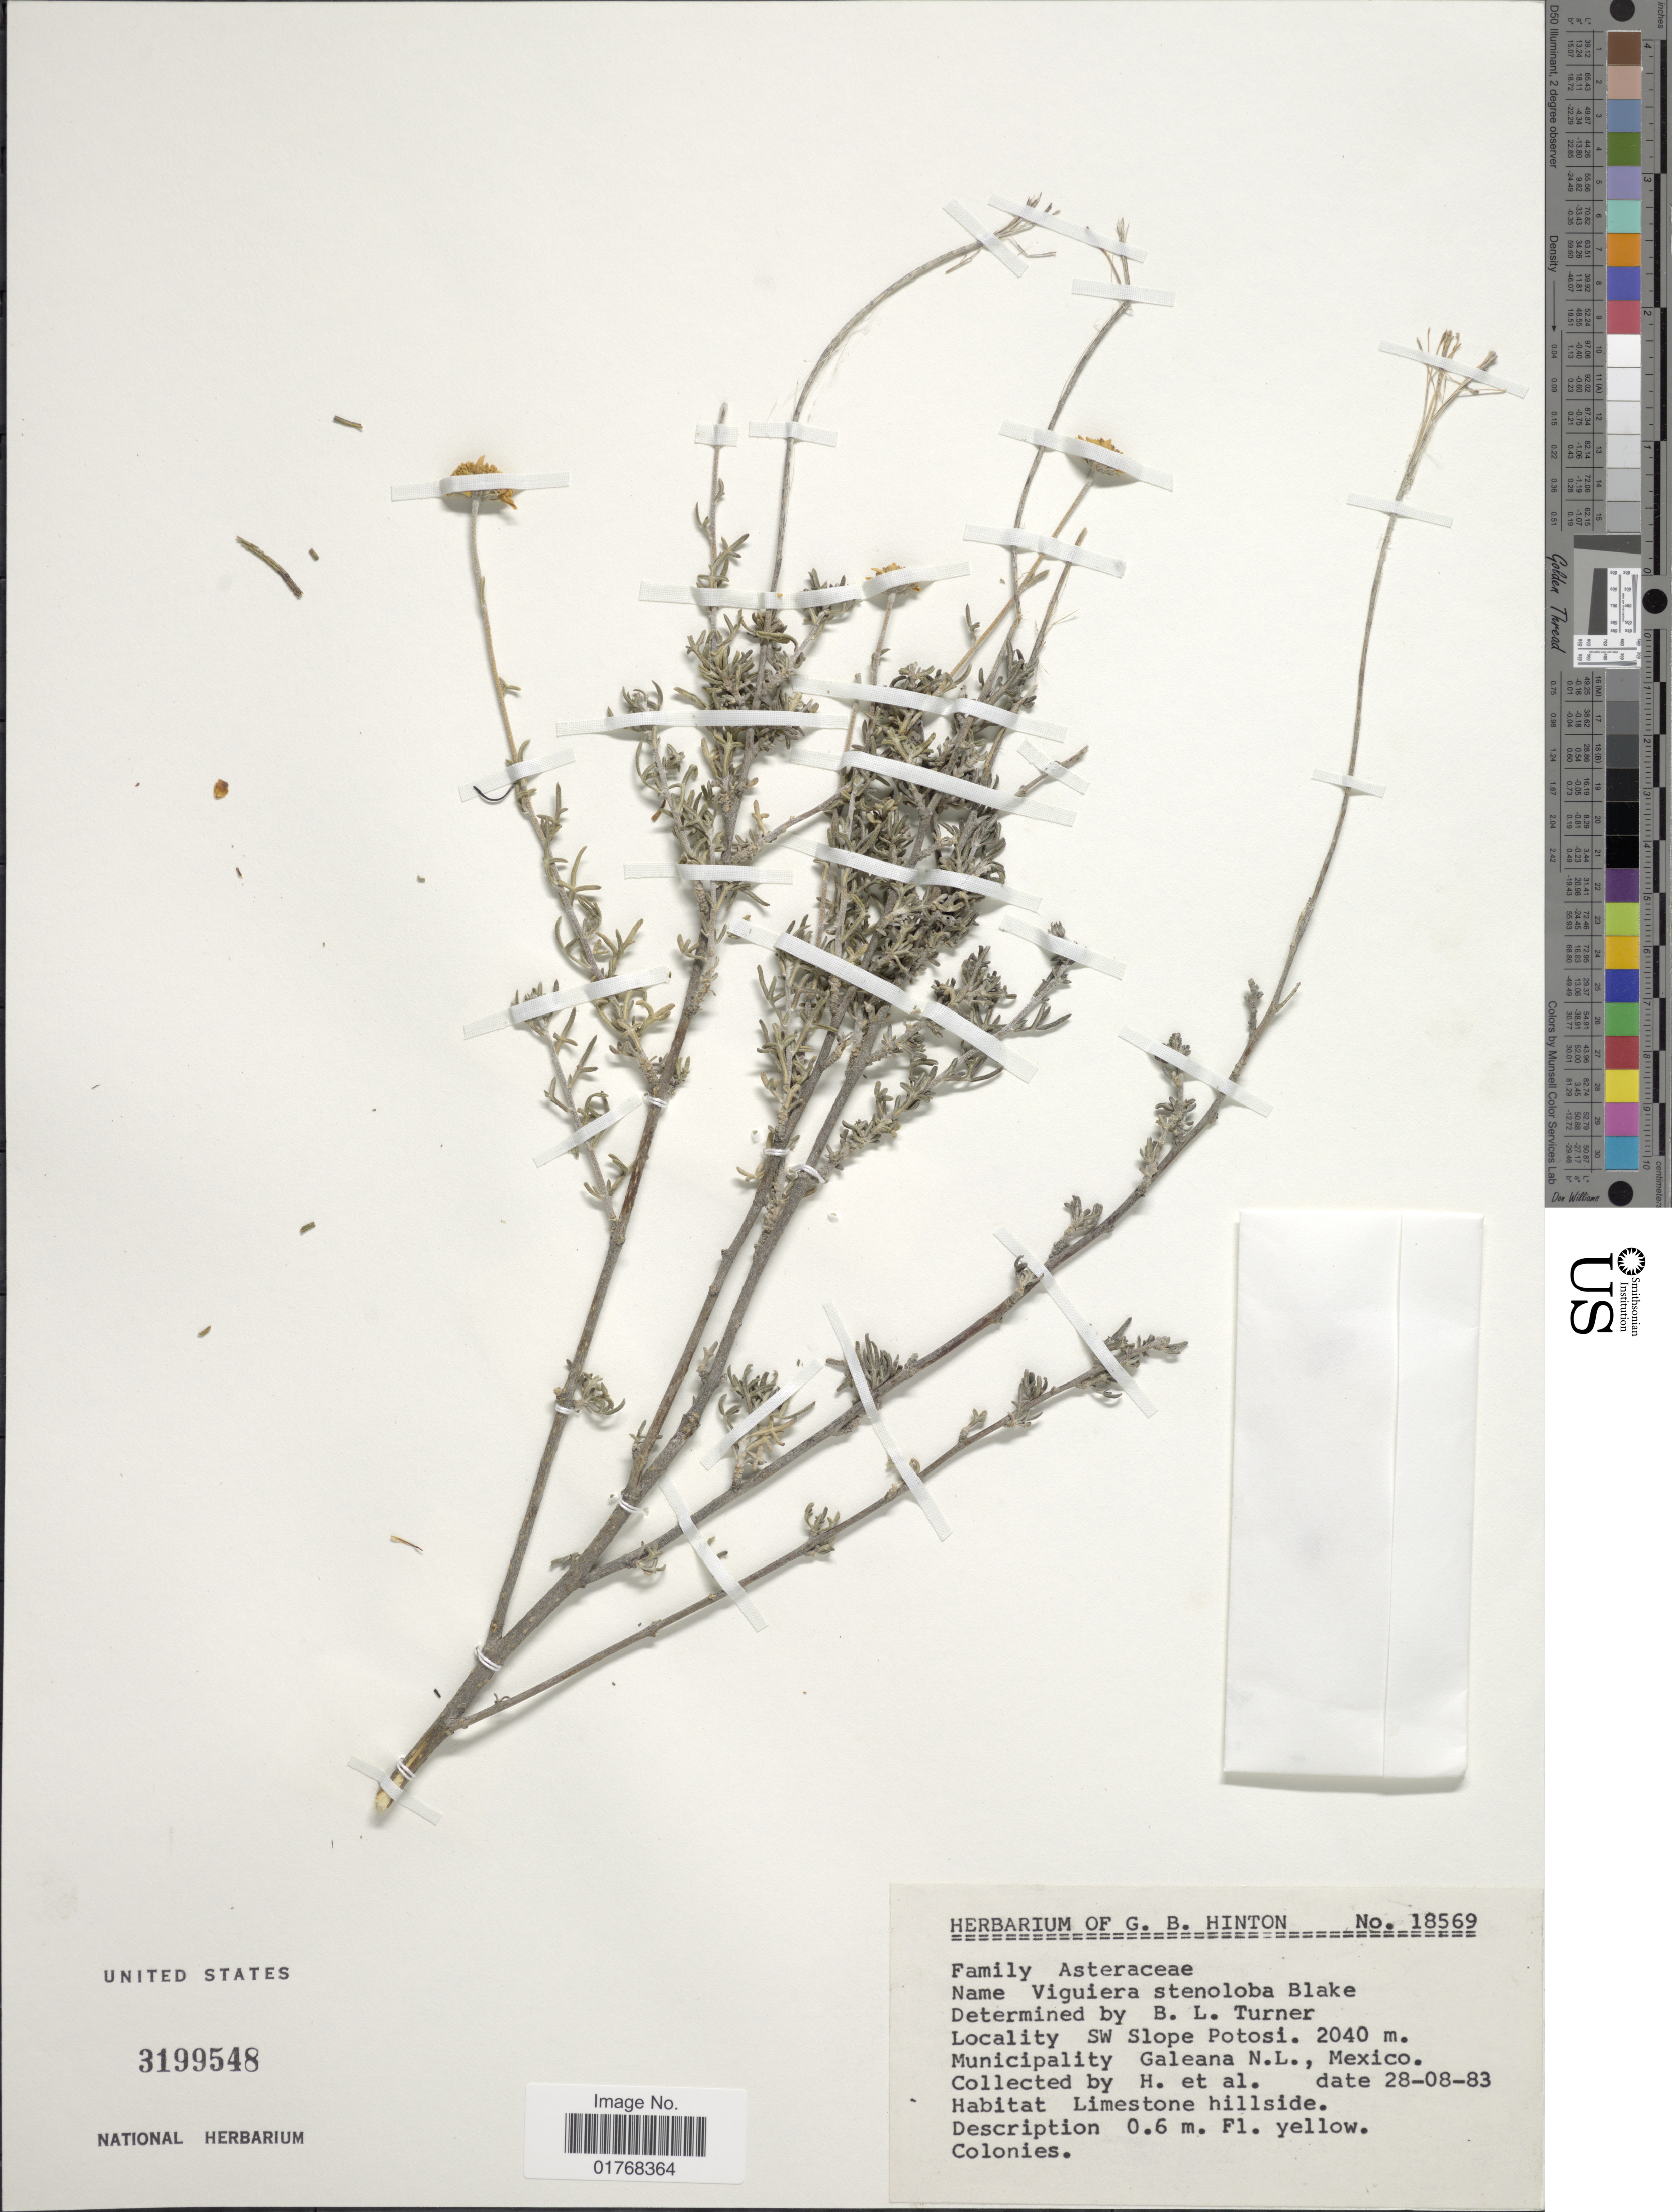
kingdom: Plantae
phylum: Tracheophyta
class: Magnoliopsida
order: Asterales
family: Asteraceae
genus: Viguiera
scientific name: Viguiera stenoloba var. chihuahuensis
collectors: G. B. Hinton & et al.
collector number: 18569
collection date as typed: Transcribed d/m/y: 28/8/83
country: Mexico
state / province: Nuevo León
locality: SW Slope Potosi, Municipality Galeana N.L.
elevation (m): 2040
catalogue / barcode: US 3199548